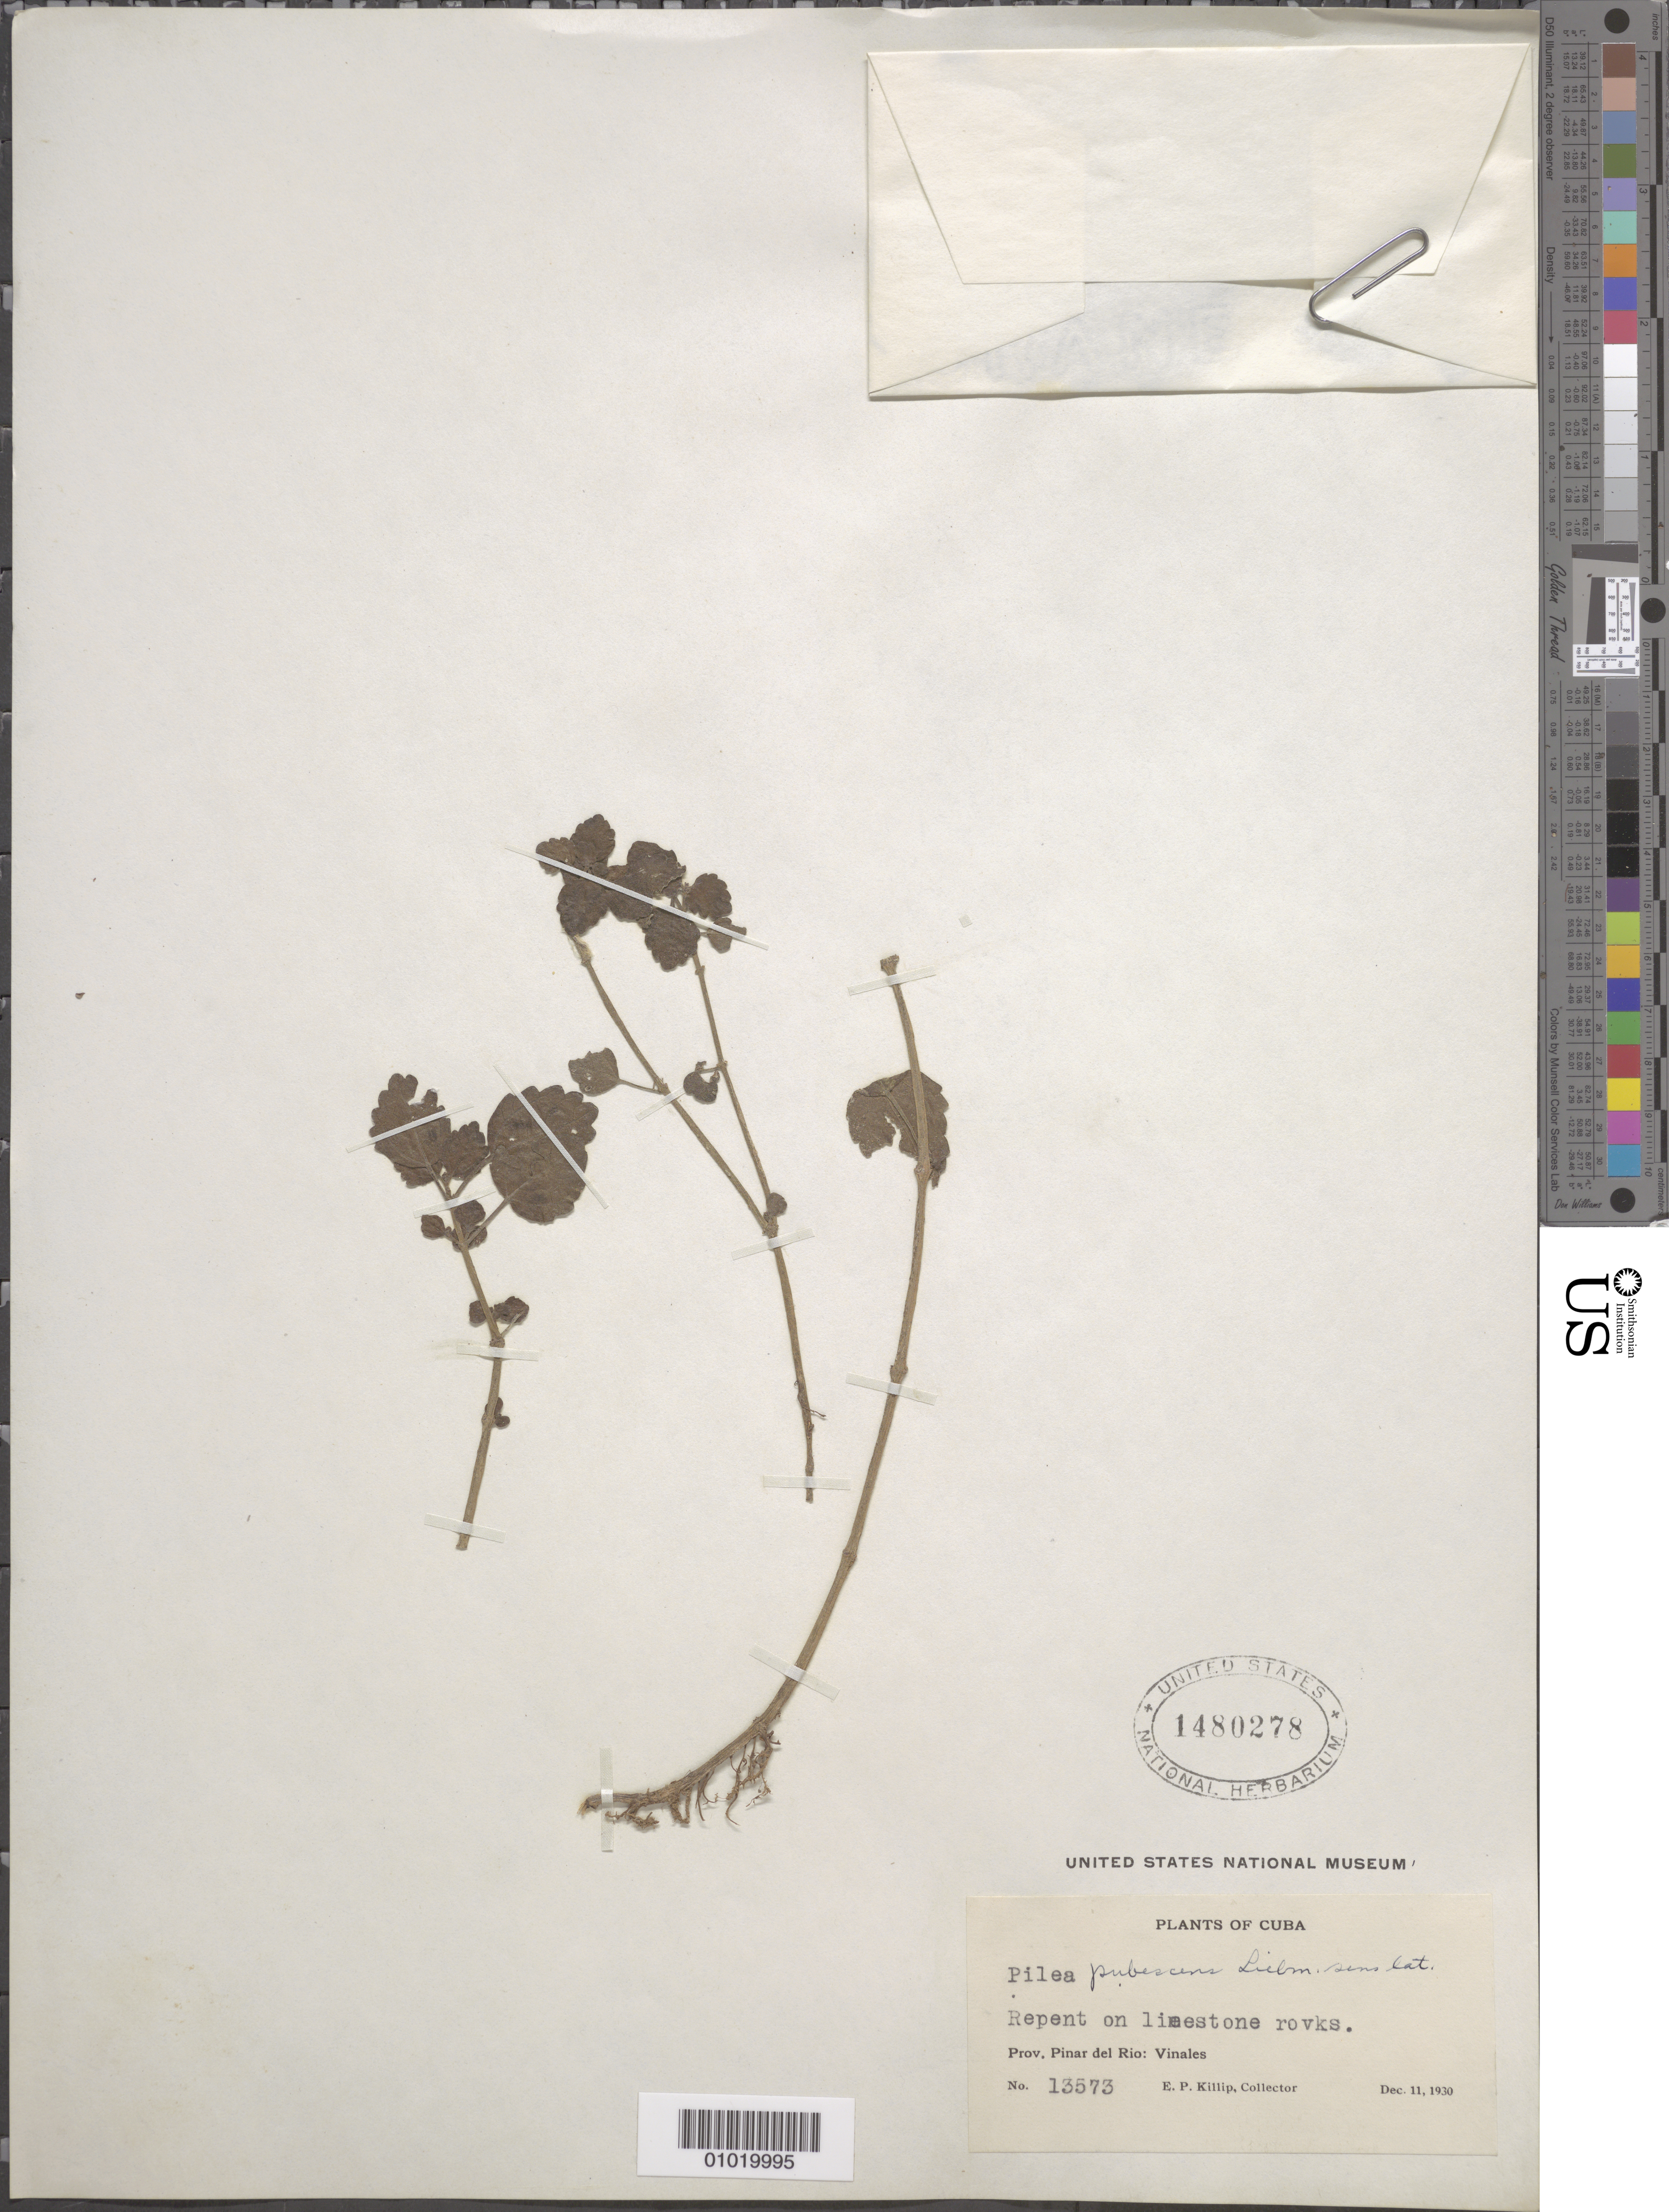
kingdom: Plantae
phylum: Tracheophyta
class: Magnoliopsida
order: Rosales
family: Urticaceae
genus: Pilea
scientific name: Pilea pubescens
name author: Liebm.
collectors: E. P. Killip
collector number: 13573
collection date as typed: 11 Dec 1930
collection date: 1930-12-11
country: Cuba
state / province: Pinar del Rio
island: Cuba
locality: Viñales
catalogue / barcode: US 1480278